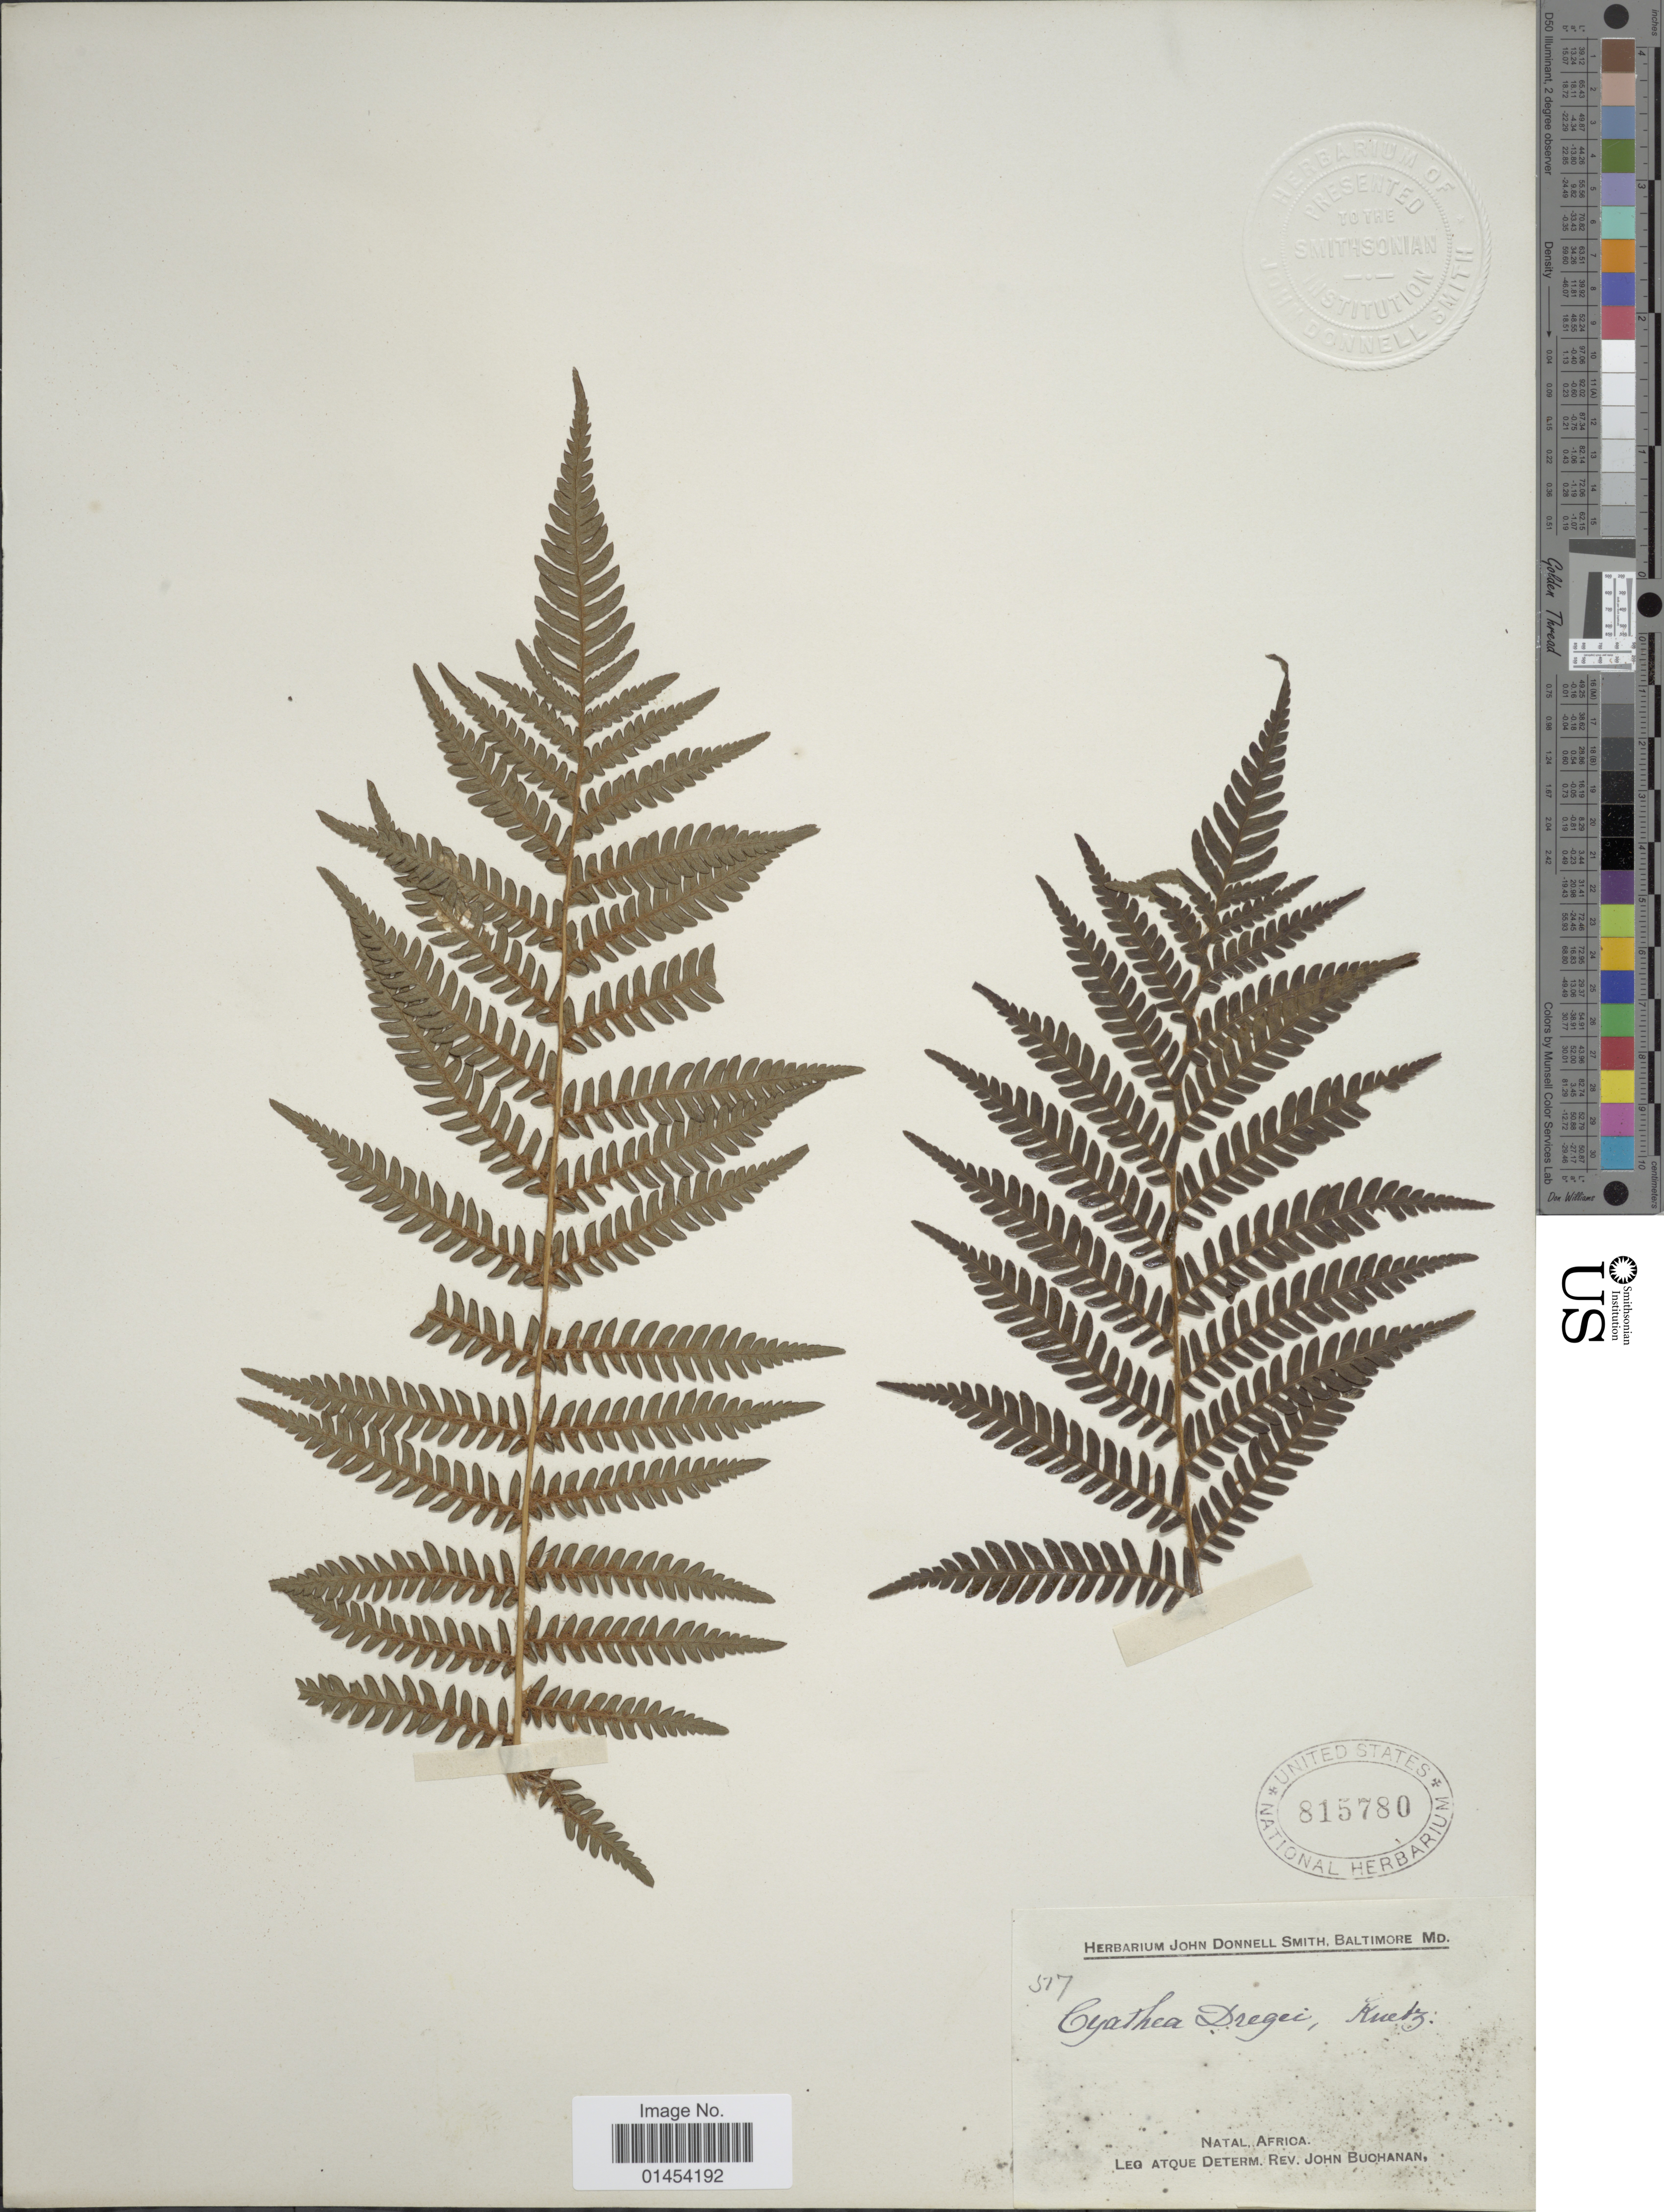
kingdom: Plantae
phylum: Tracheophyta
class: Polypodiopsida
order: Cyatheales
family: Cyatheaceae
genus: Cyathea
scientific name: Cyathea dregei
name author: Kunze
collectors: J. Buchanan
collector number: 517*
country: South Africa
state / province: KwaZulu-Natal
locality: Natal, Africa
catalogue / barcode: US 815780